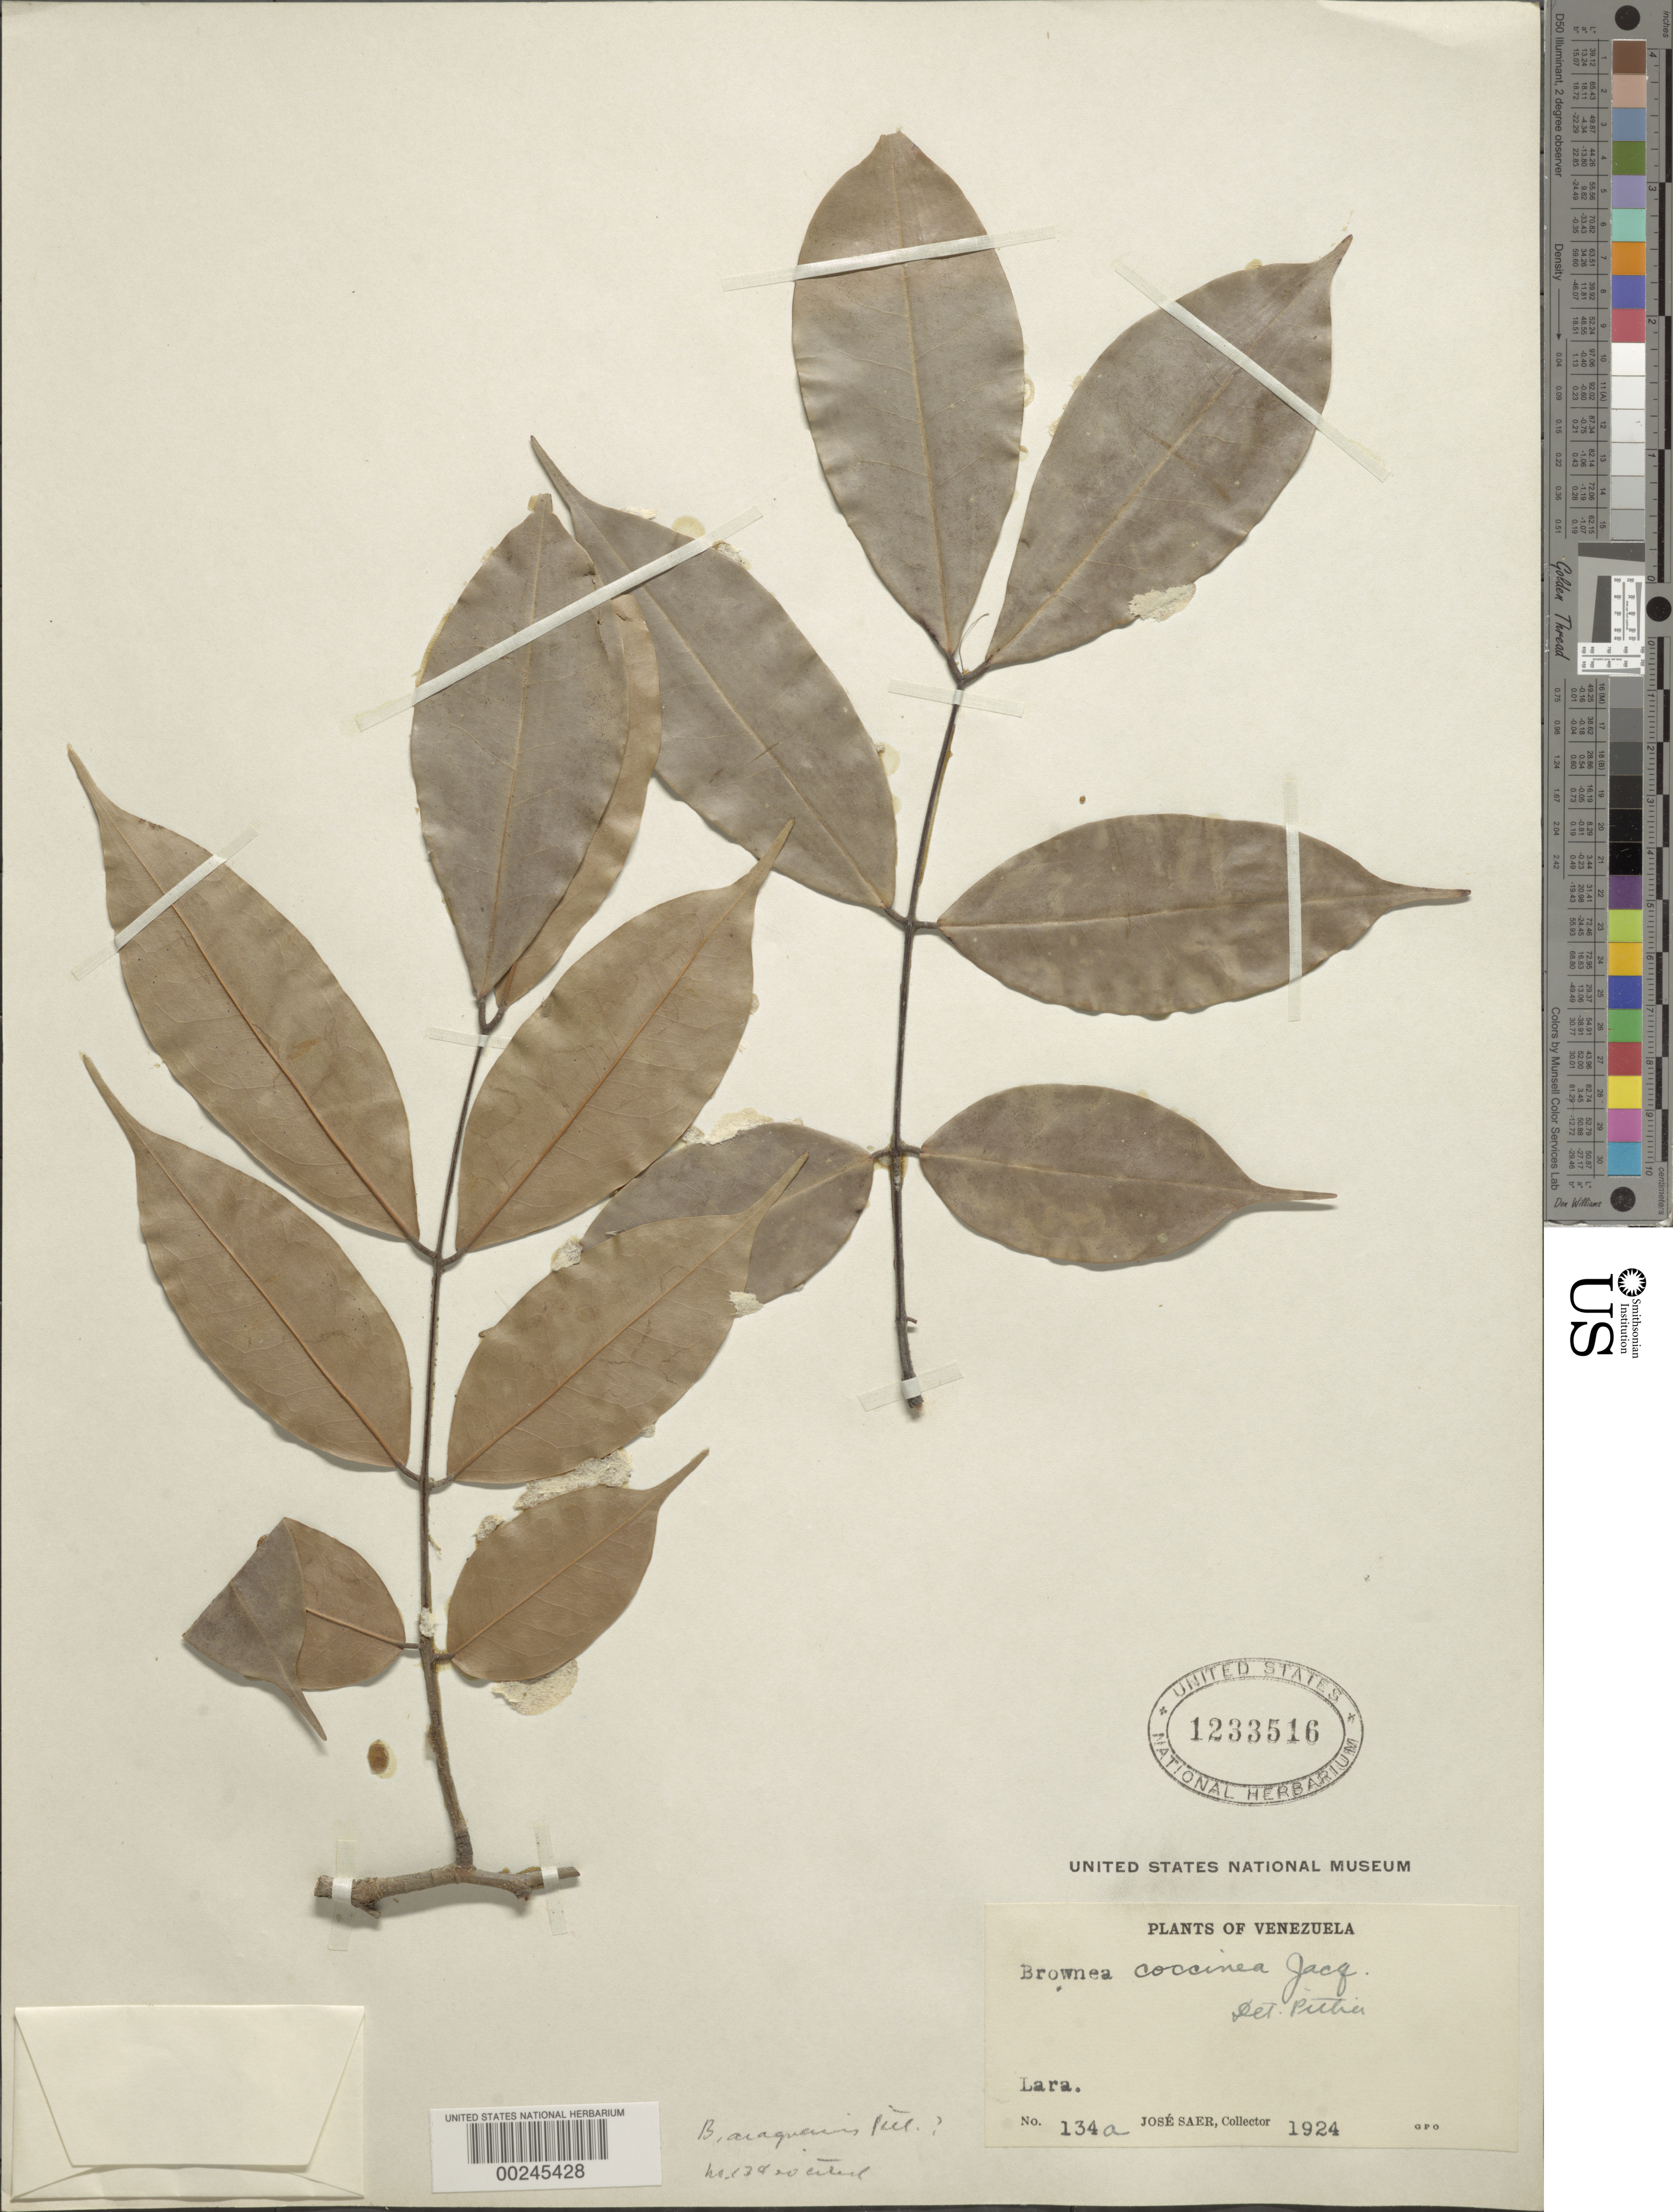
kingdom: Plantae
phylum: Tracheophyta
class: Magnoliopsida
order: Fabales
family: Fabaceae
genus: Brownea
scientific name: Brownea araguensis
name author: Pittier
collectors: J. Saer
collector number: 134a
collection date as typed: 1924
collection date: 1924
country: Venezuela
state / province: Lara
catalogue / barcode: US 1233516